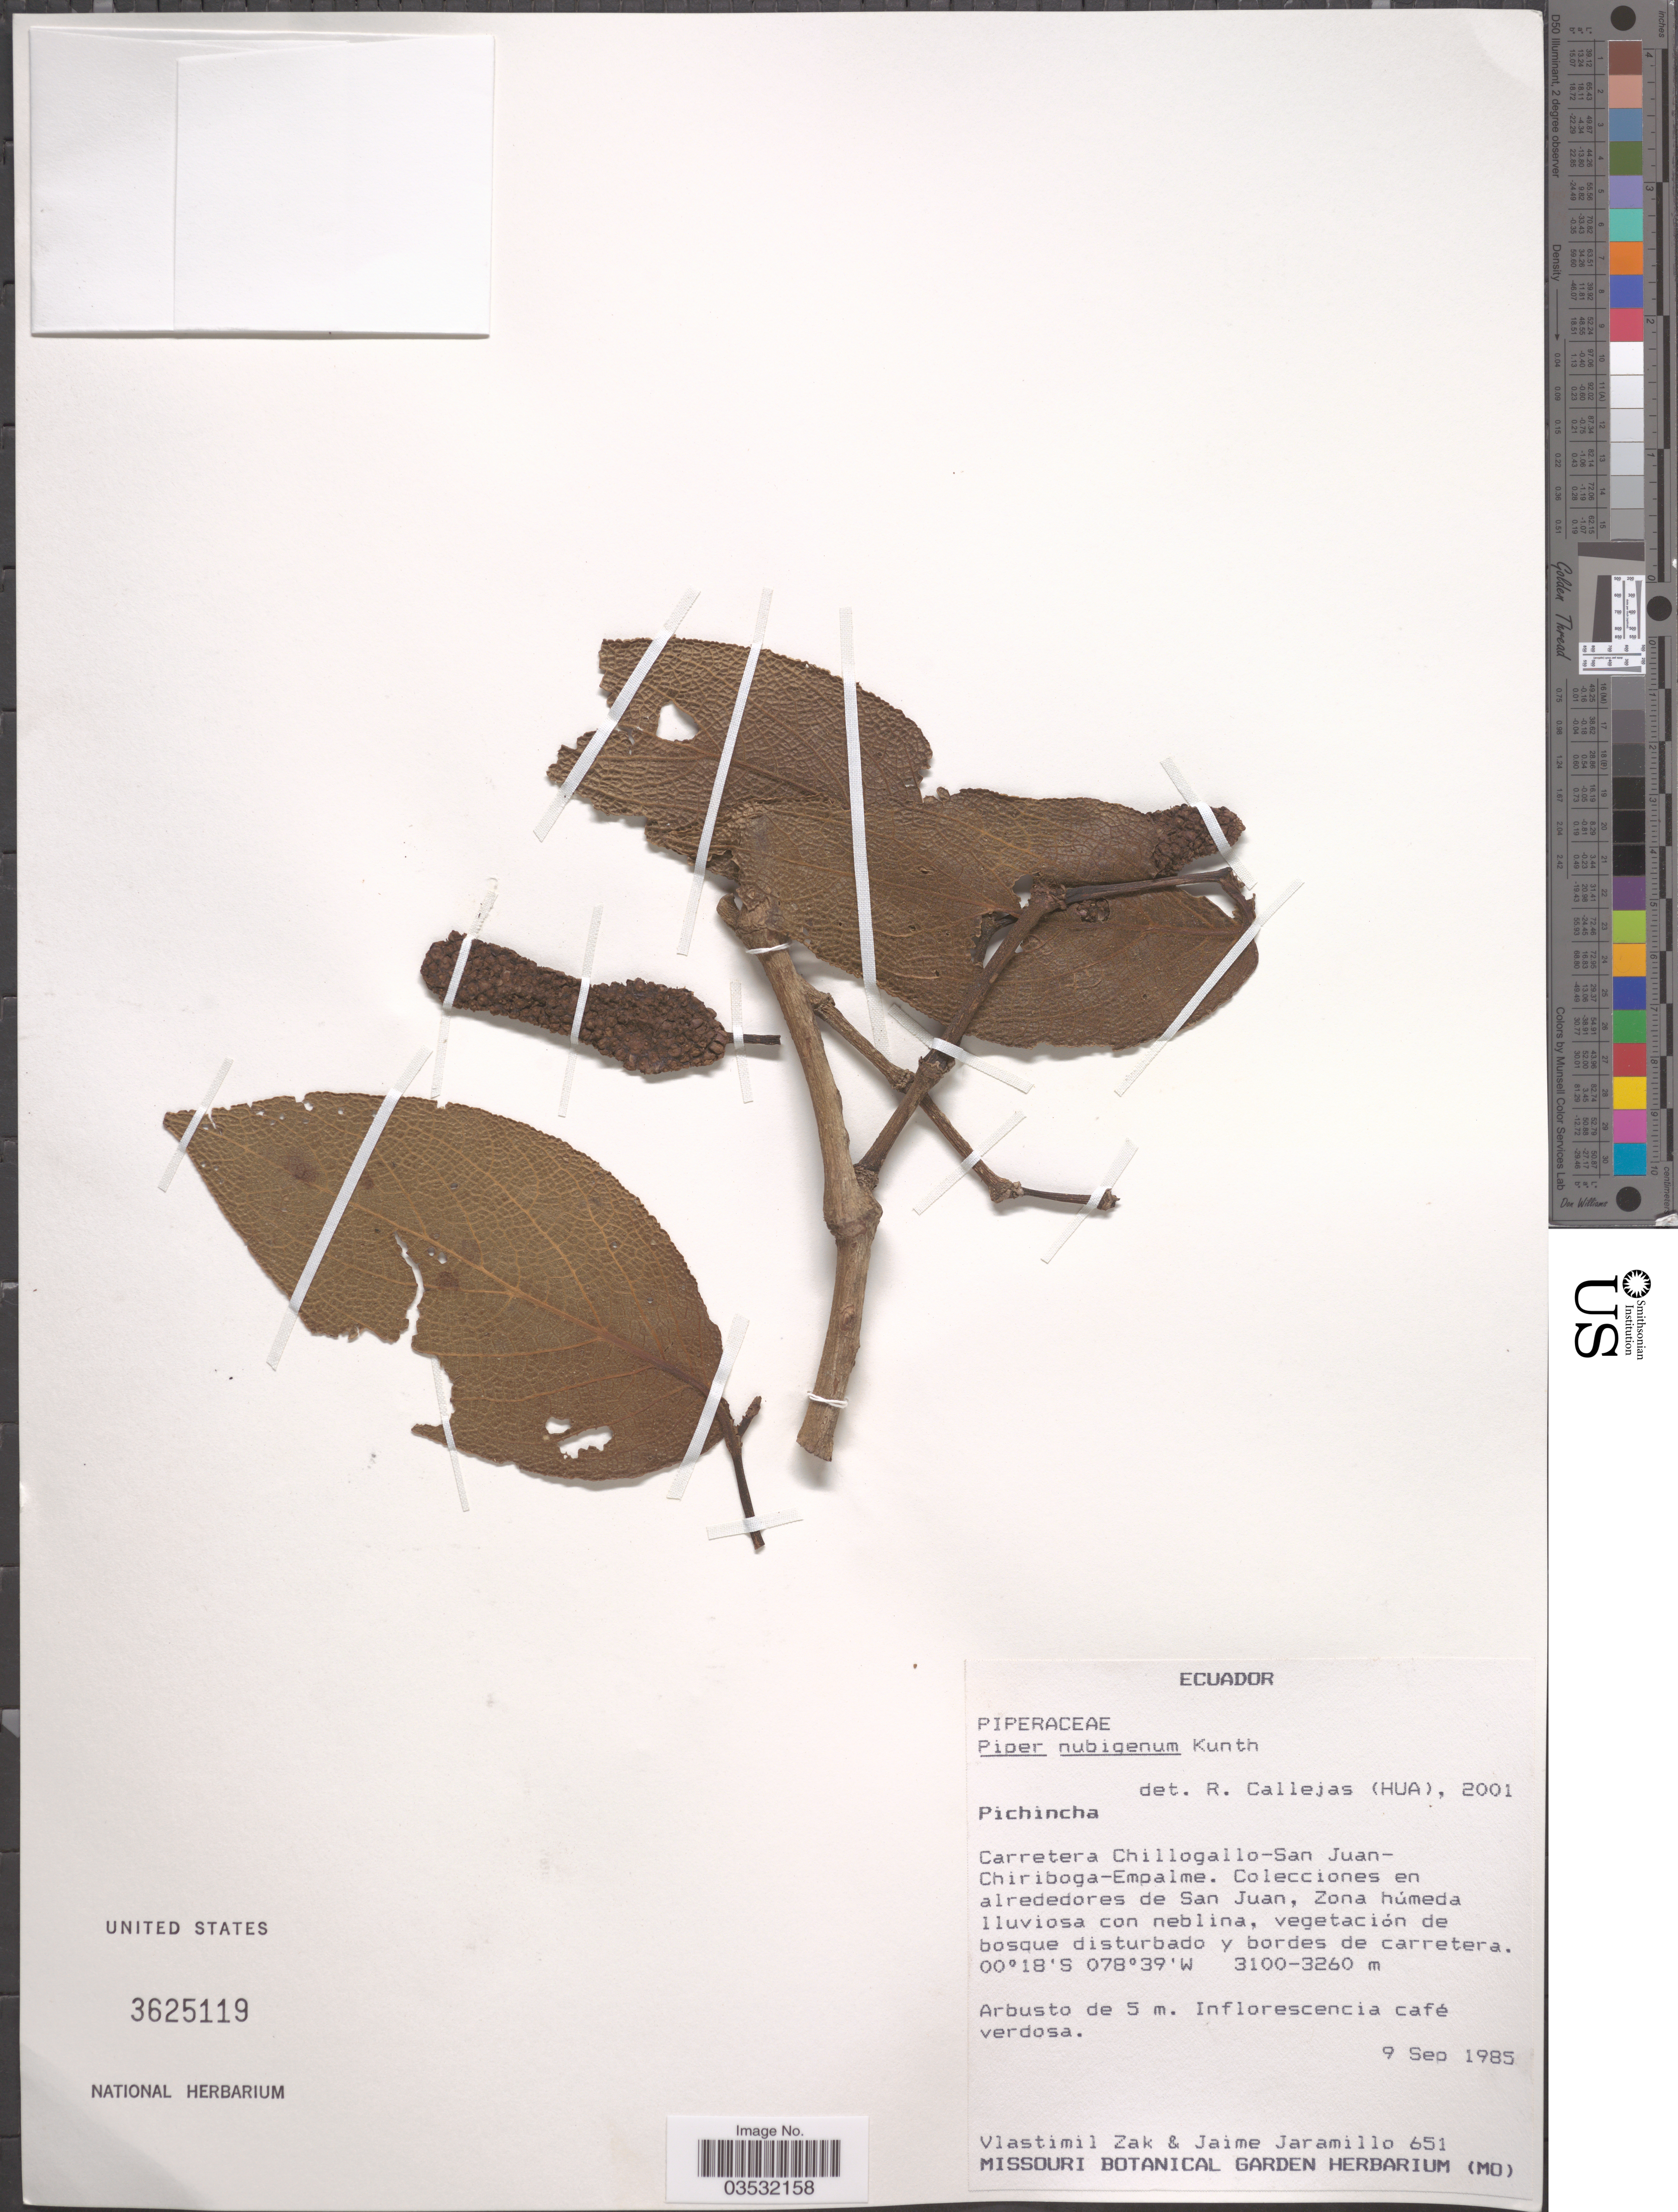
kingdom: Plantae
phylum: Tracheophyta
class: Magnoliopsida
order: Piperales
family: Piperaceae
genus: Piper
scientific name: Piper nubigenum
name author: Kunth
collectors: V. Zak & J. Jaramillo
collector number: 651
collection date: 1985-09-09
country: Ecuador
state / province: Pichincha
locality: Carretera Chillogallo-San Juan-Chiriboga-Empalme. En alrededores de San Juan.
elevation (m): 3100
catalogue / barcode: US 3625119